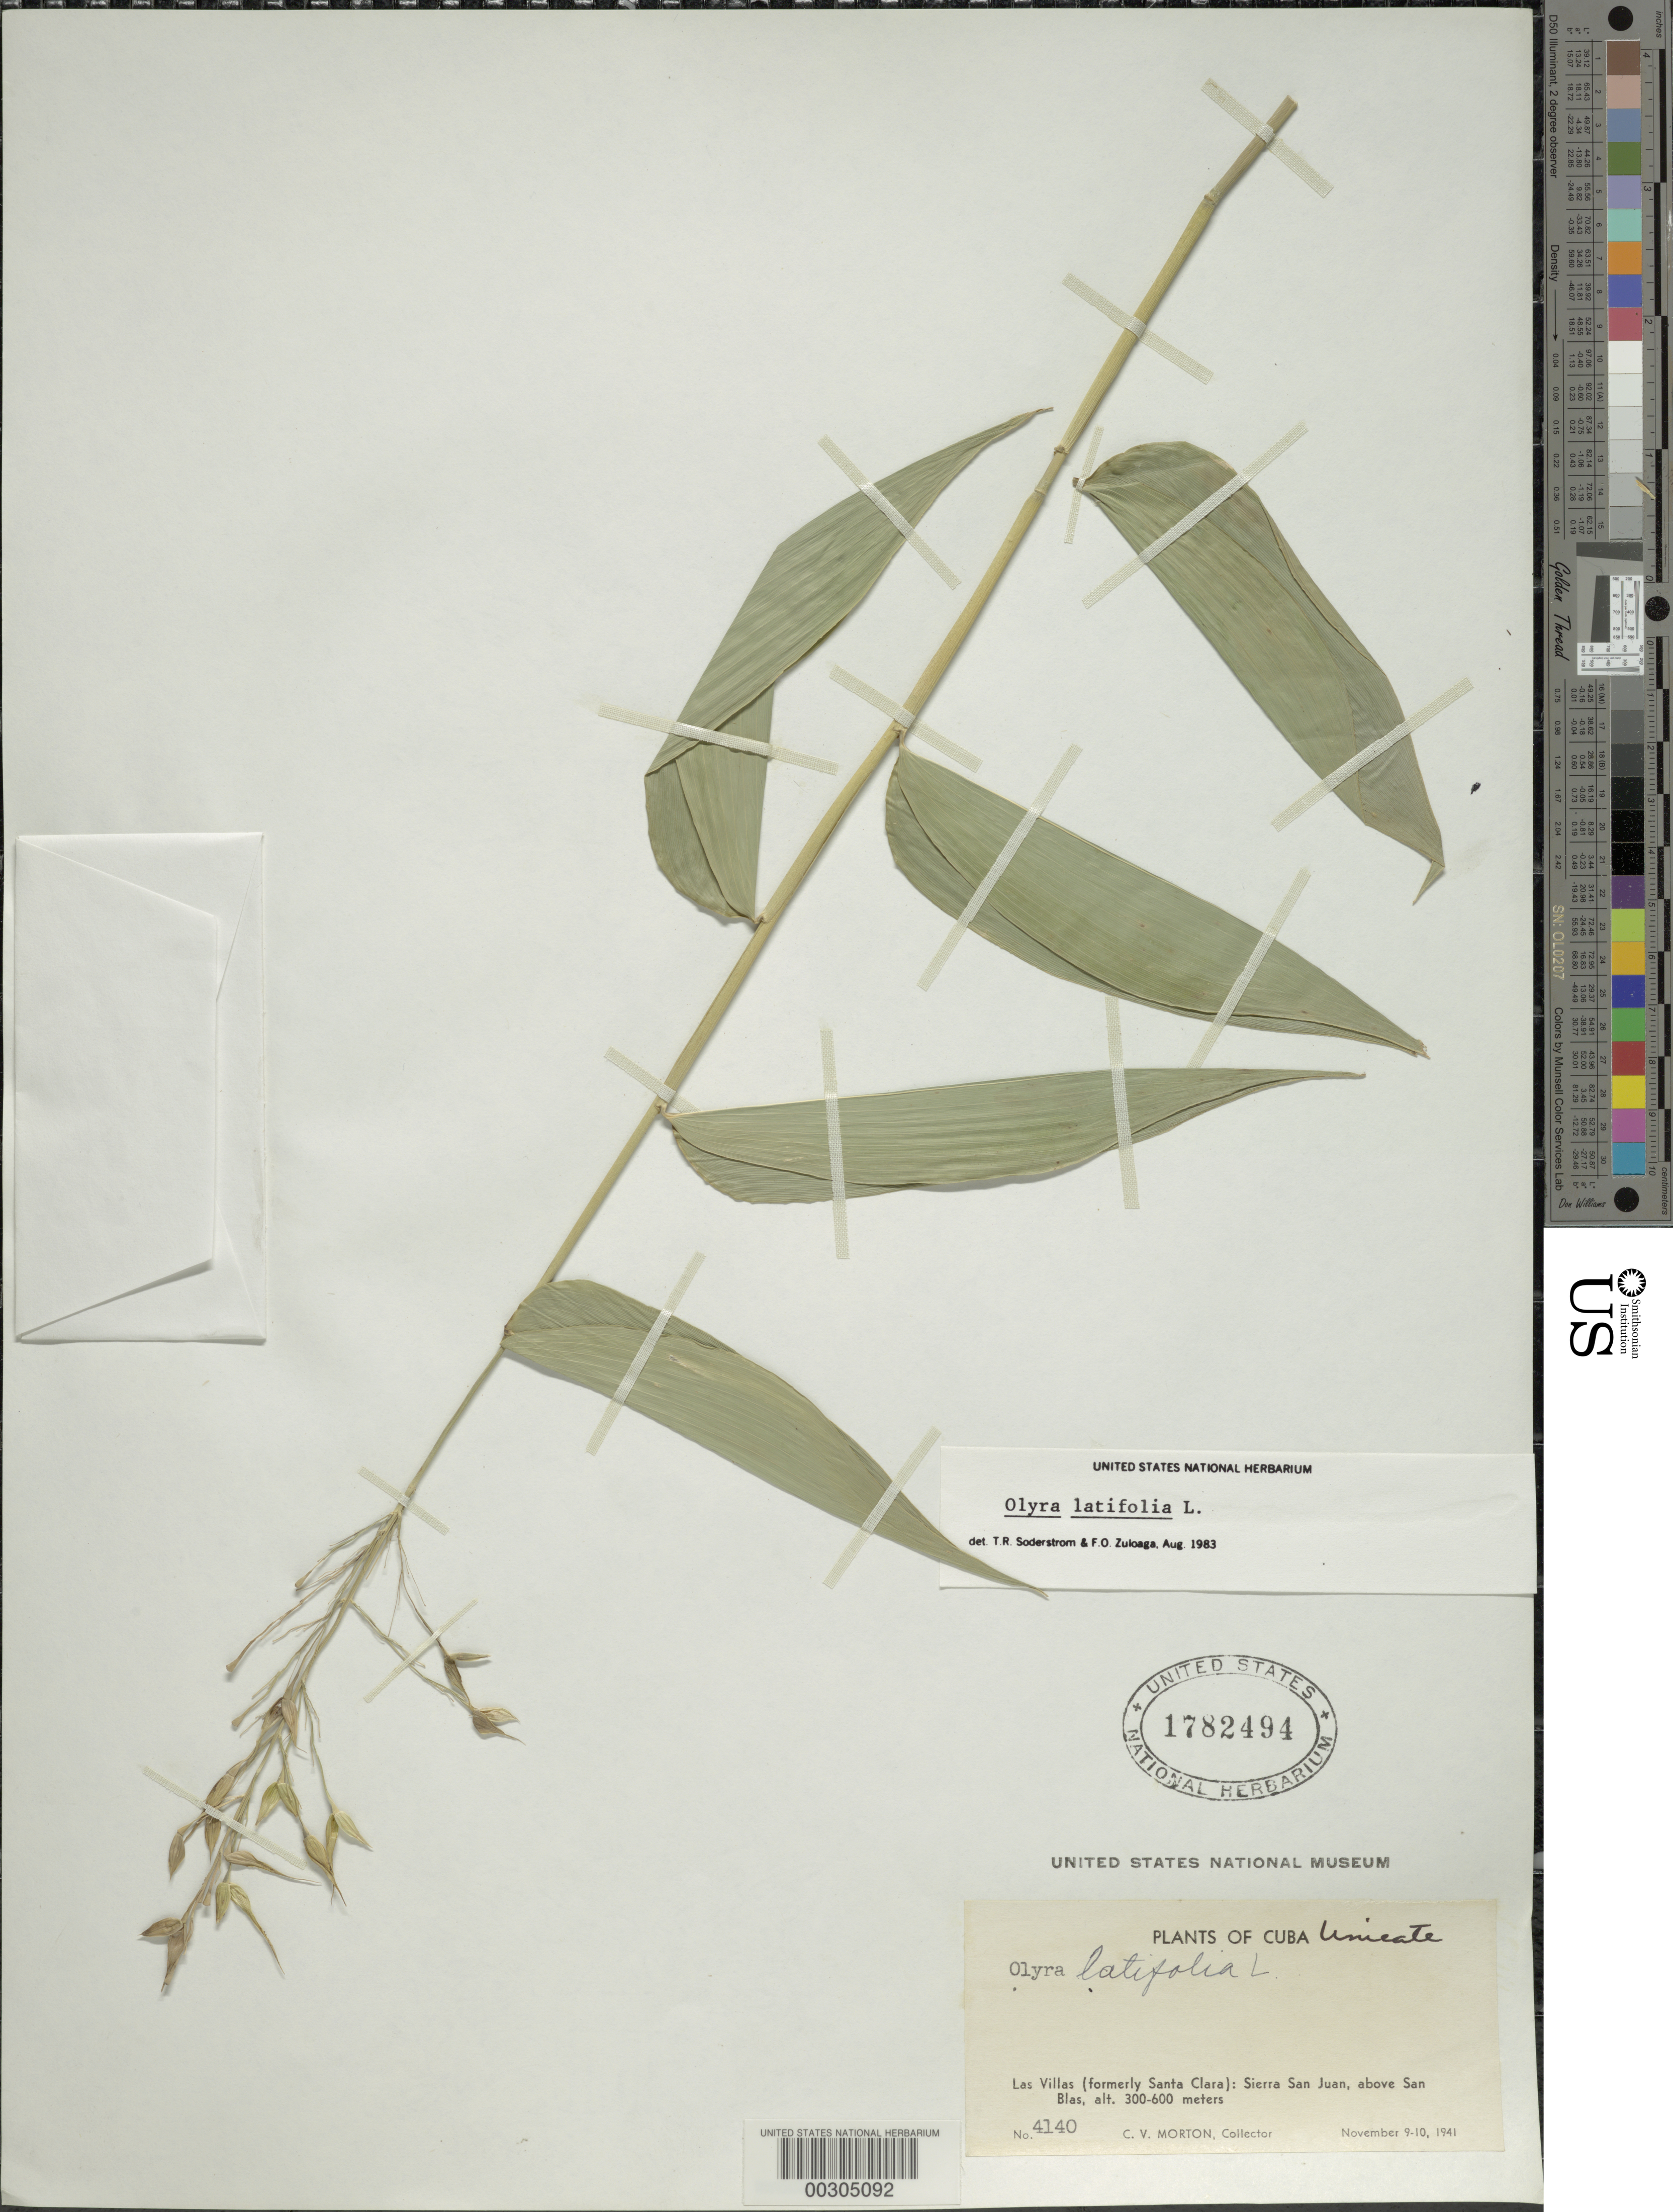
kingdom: Plantae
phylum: Tracheophyta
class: Liliopsida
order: Poales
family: Poaceae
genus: Olyra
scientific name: Olyra latifolia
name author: L.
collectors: C. V. Morton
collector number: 4140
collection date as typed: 09 Nov 1941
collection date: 1941-11-09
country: Cuba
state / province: Las Villas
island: Greater Antilles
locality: Sierra san juan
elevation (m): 300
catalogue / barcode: US 1782494